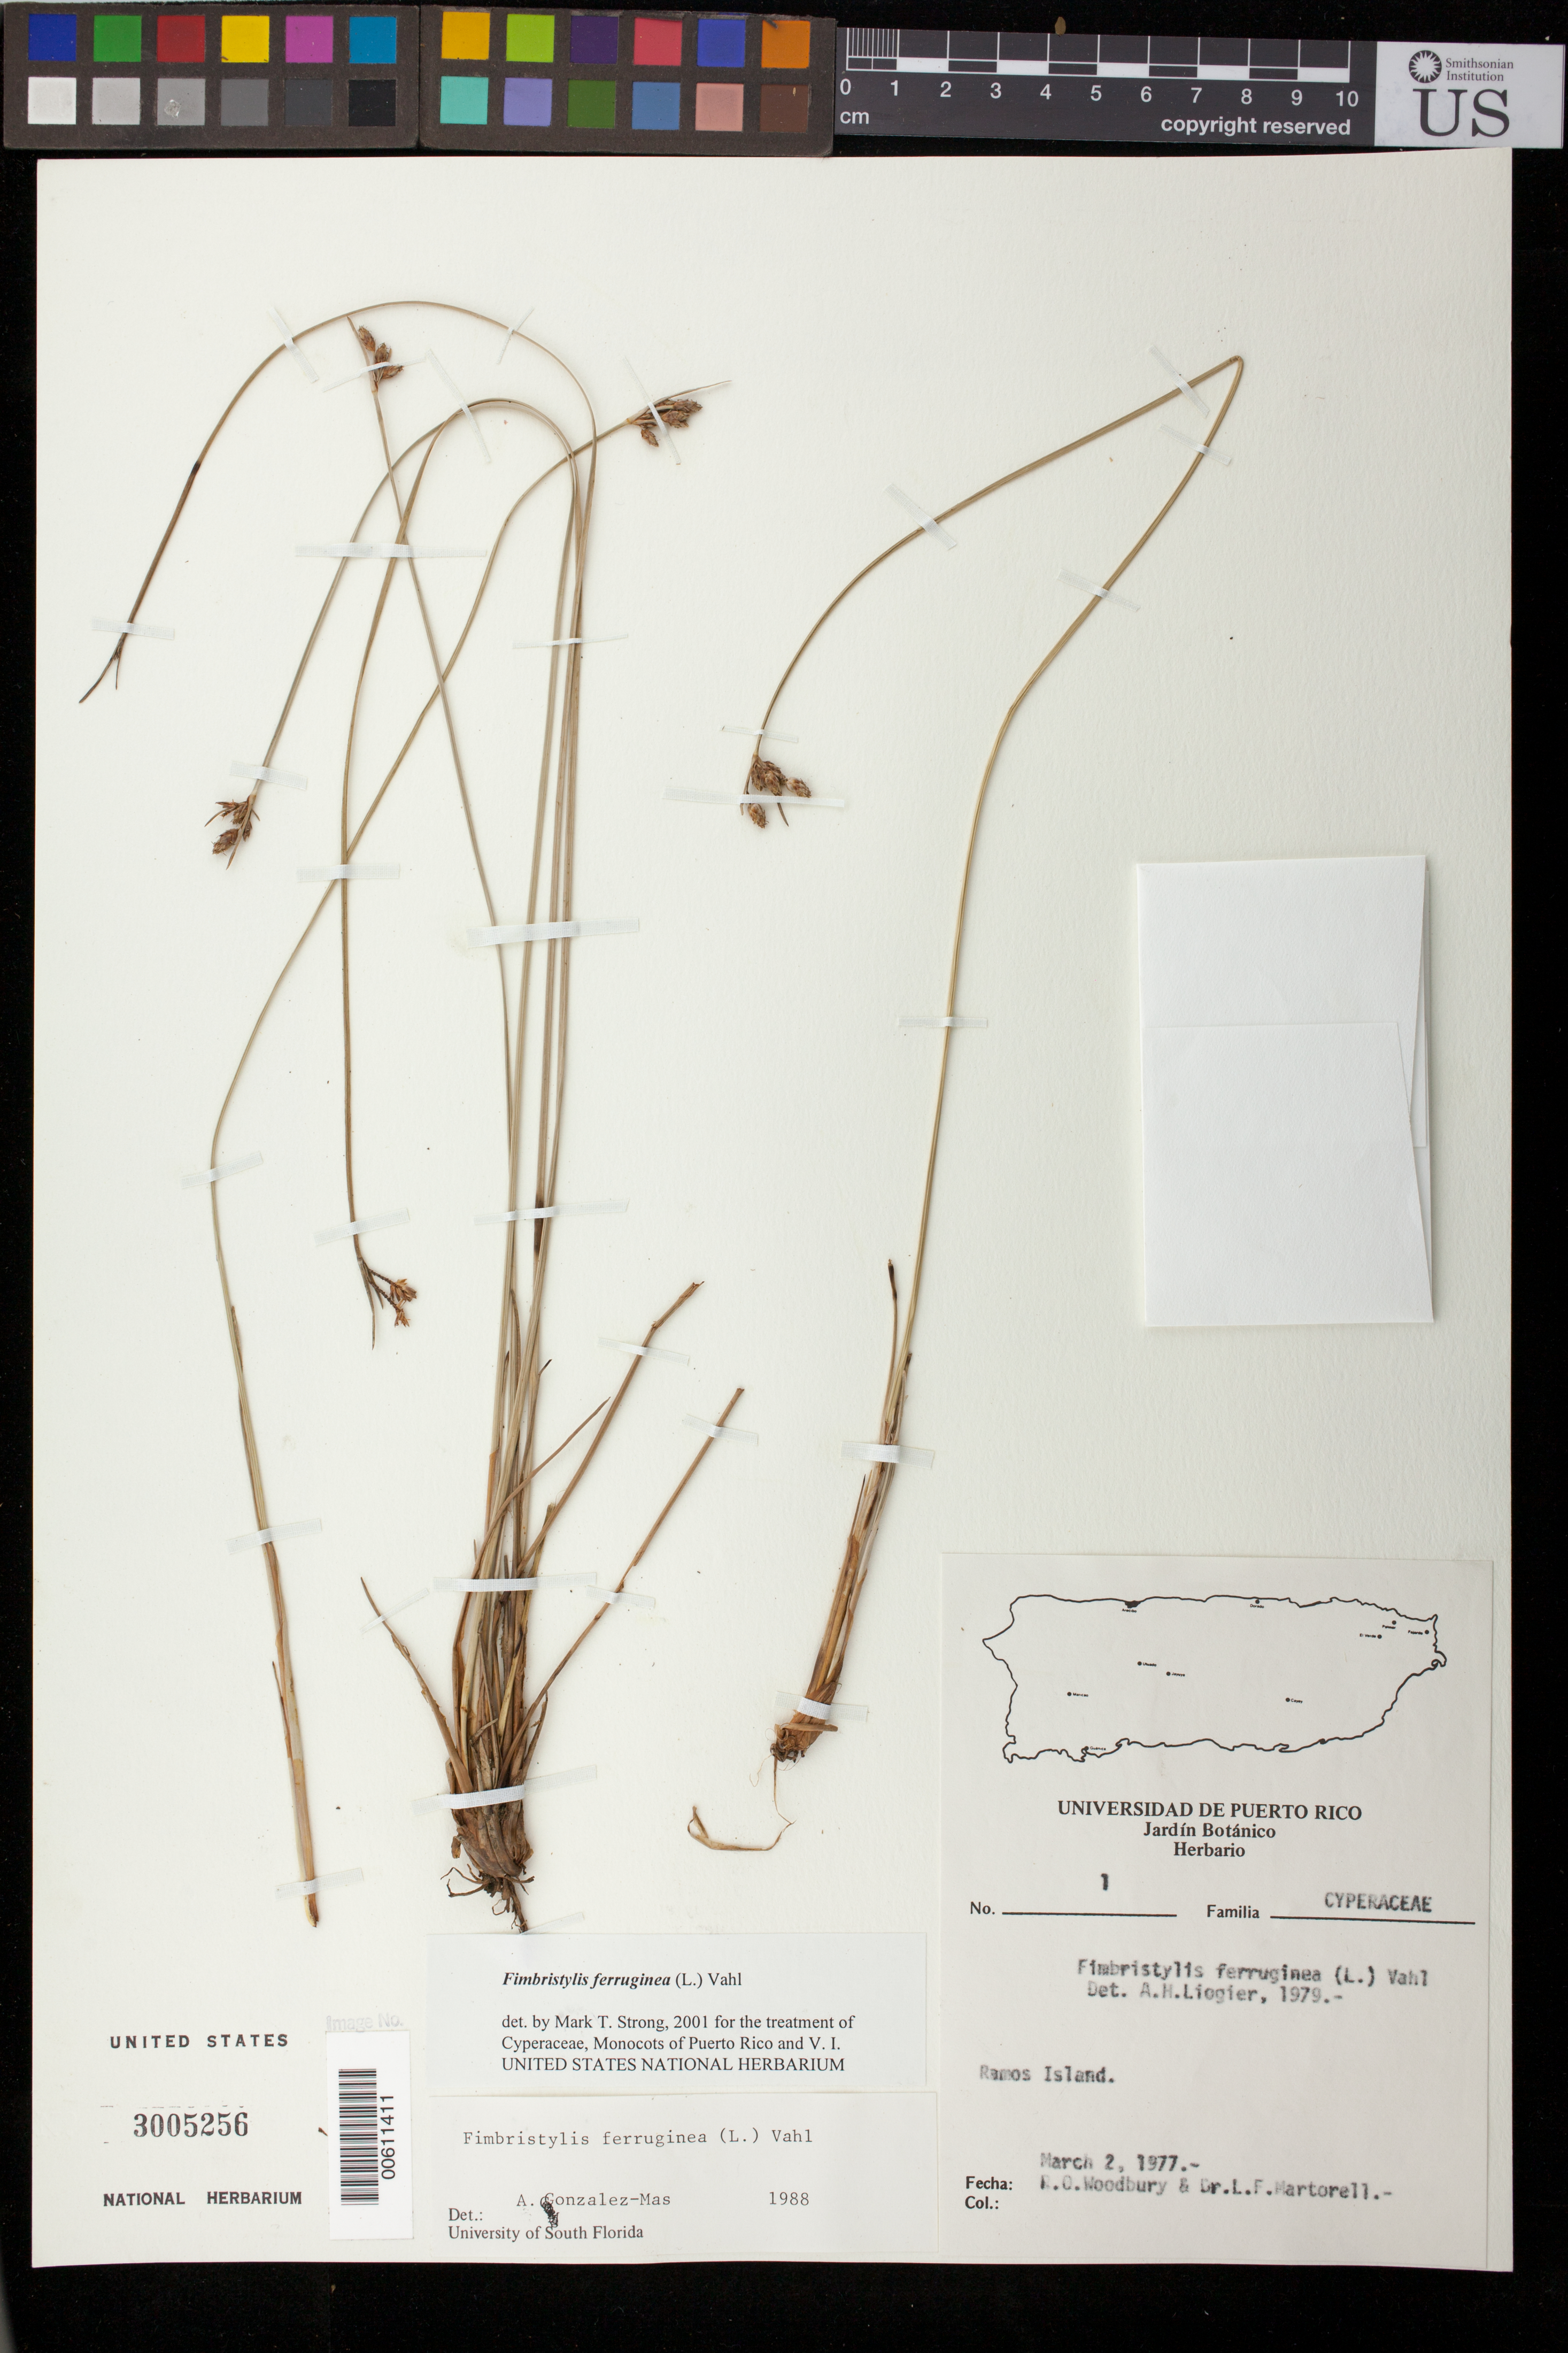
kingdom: Plantae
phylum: Tracheophyta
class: Liliopsida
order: Poales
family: Cyperaceae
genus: Fimbristylis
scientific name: Fimbristylis ferruginea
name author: (L.) Vahl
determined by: Strong, M. T., (US), Smithsonian Institution - National Museum of Natural History (UNITED STATES)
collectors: R. O. Woodbury & L. Martorell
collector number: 1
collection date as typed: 02 Mar 1977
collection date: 1977-03-02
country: Puerto Rico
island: Ramos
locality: Ramos Island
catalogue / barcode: US 3005256